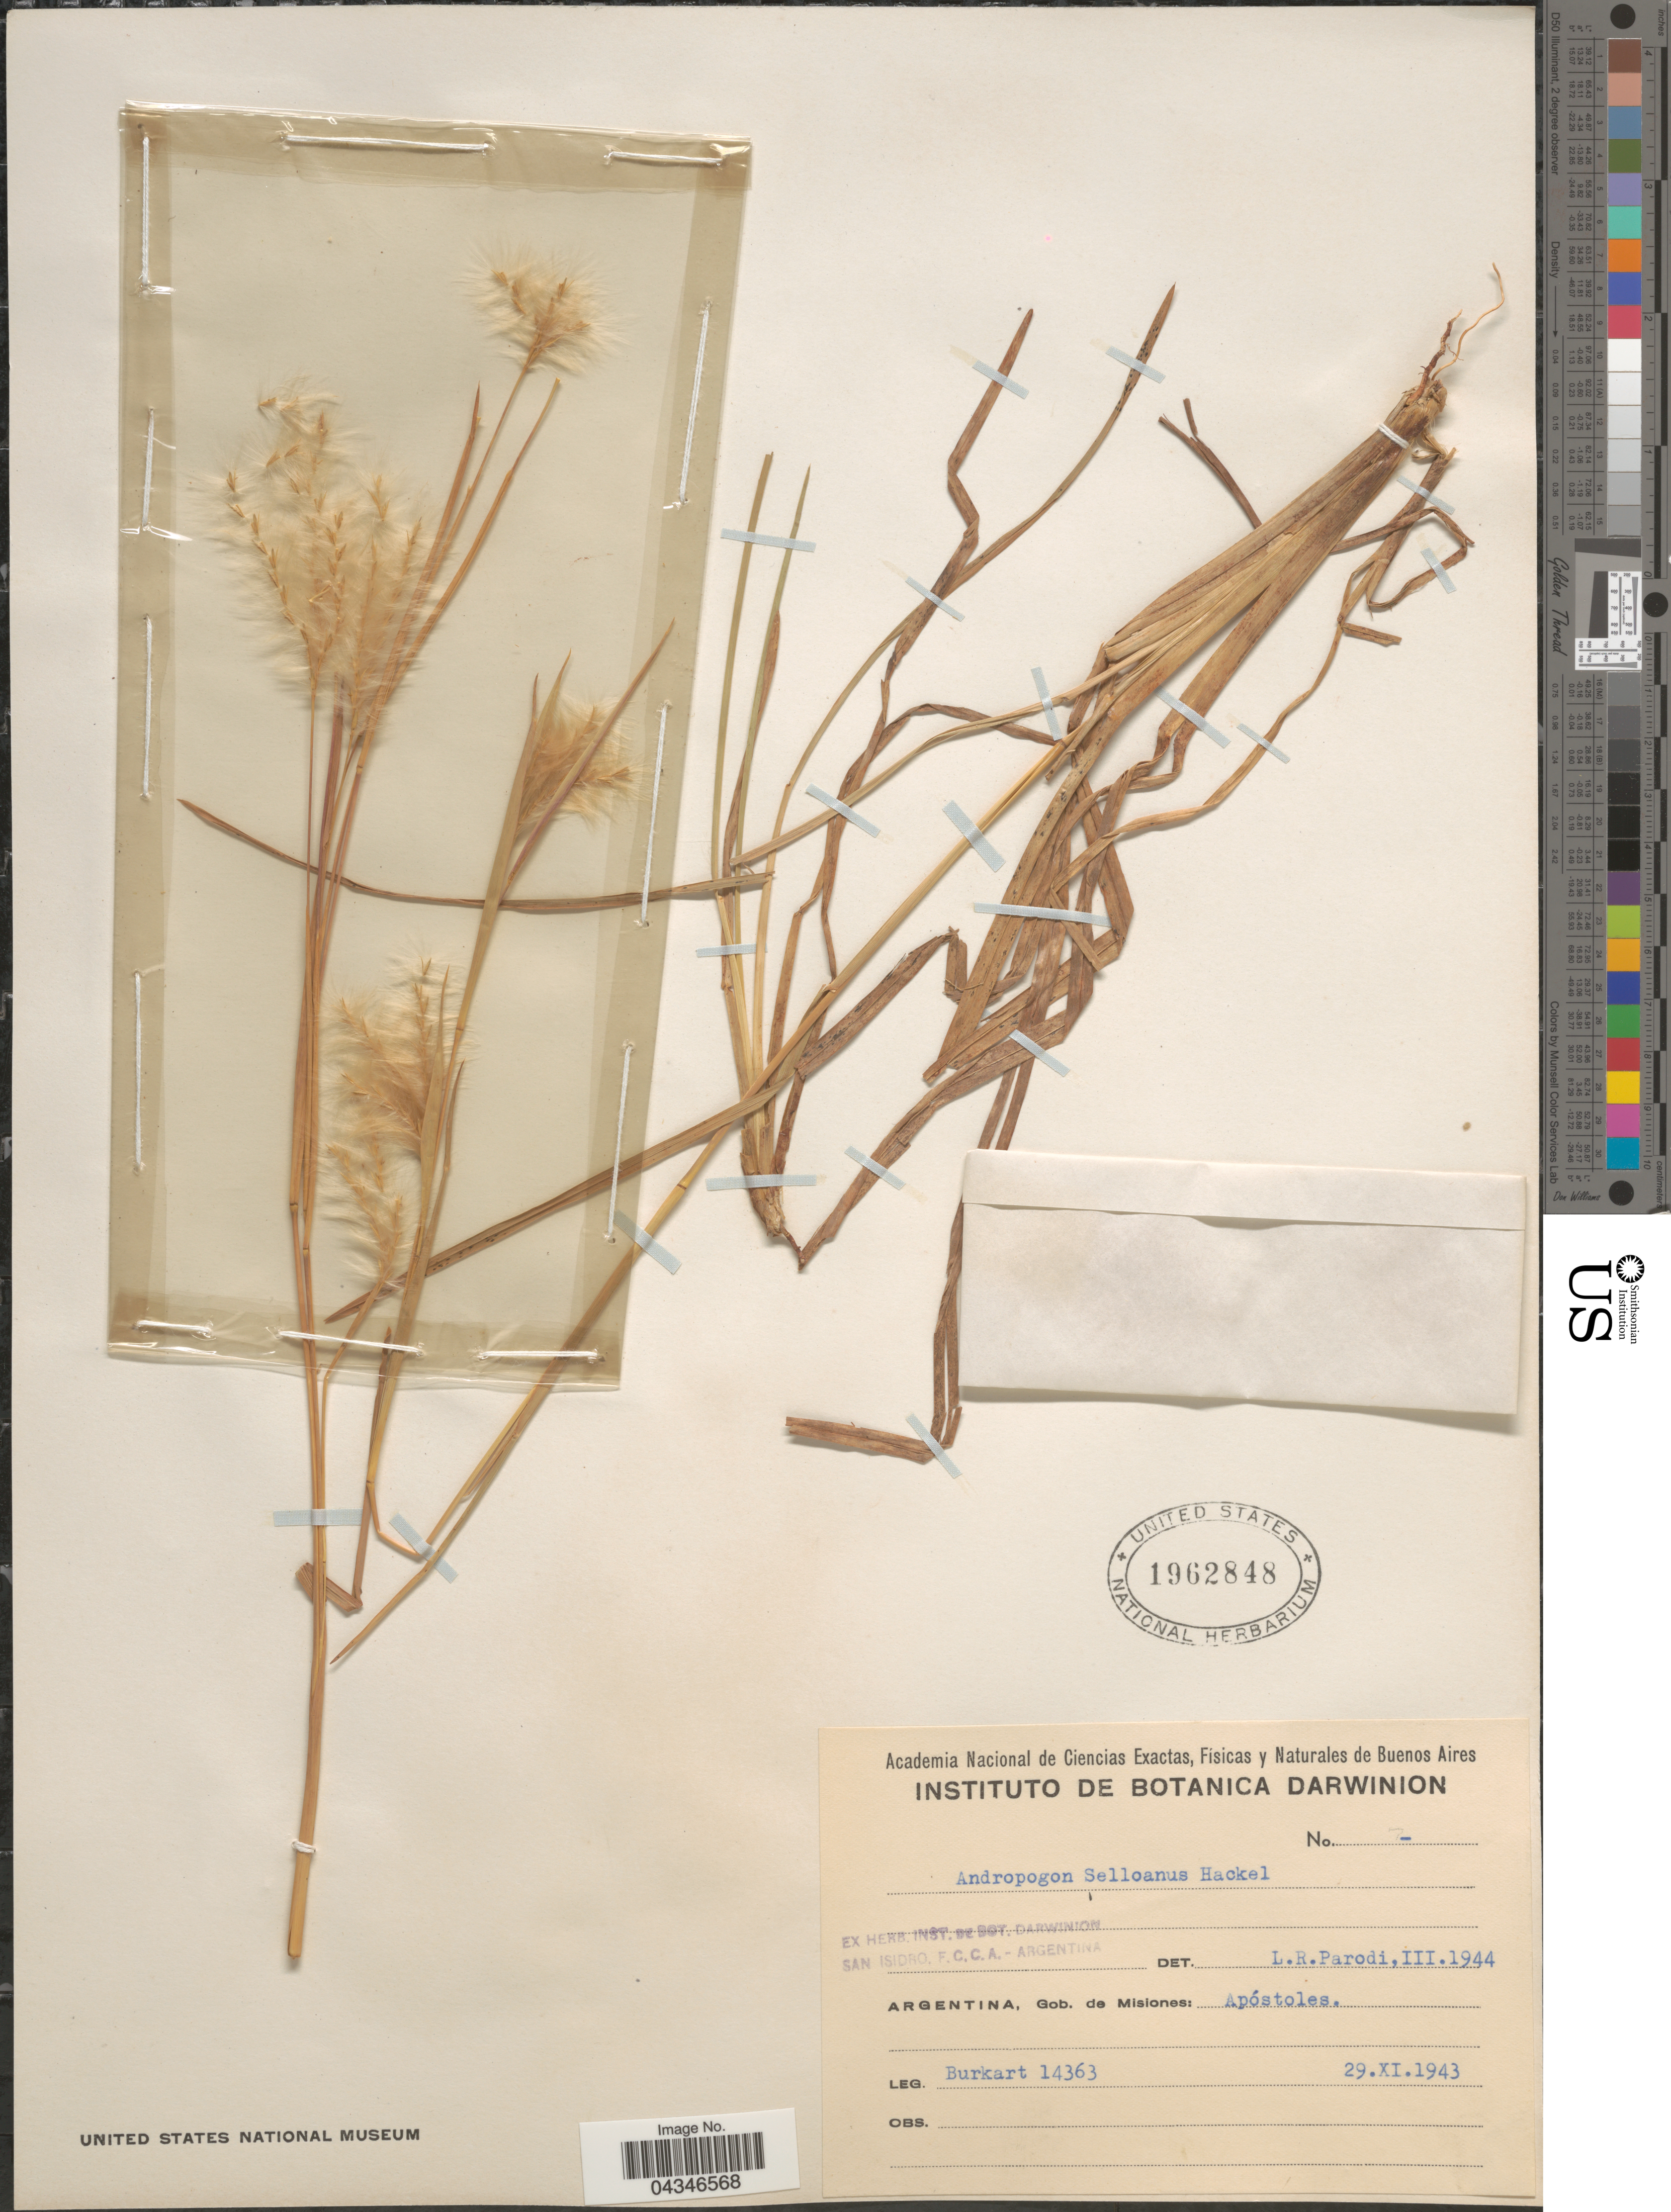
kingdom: Plantae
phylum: Tracheophyta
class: Liliopsida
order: Poales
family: Poaceae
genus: Andropogon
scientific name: Andropogon selloanus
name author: (Hack.) Hack.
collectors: -- Burkart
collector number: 14363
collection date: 1943-11-29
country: Argentina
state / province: Misiones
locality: Gob. de Misiones: Apóstoles.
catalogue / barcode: US 1962848